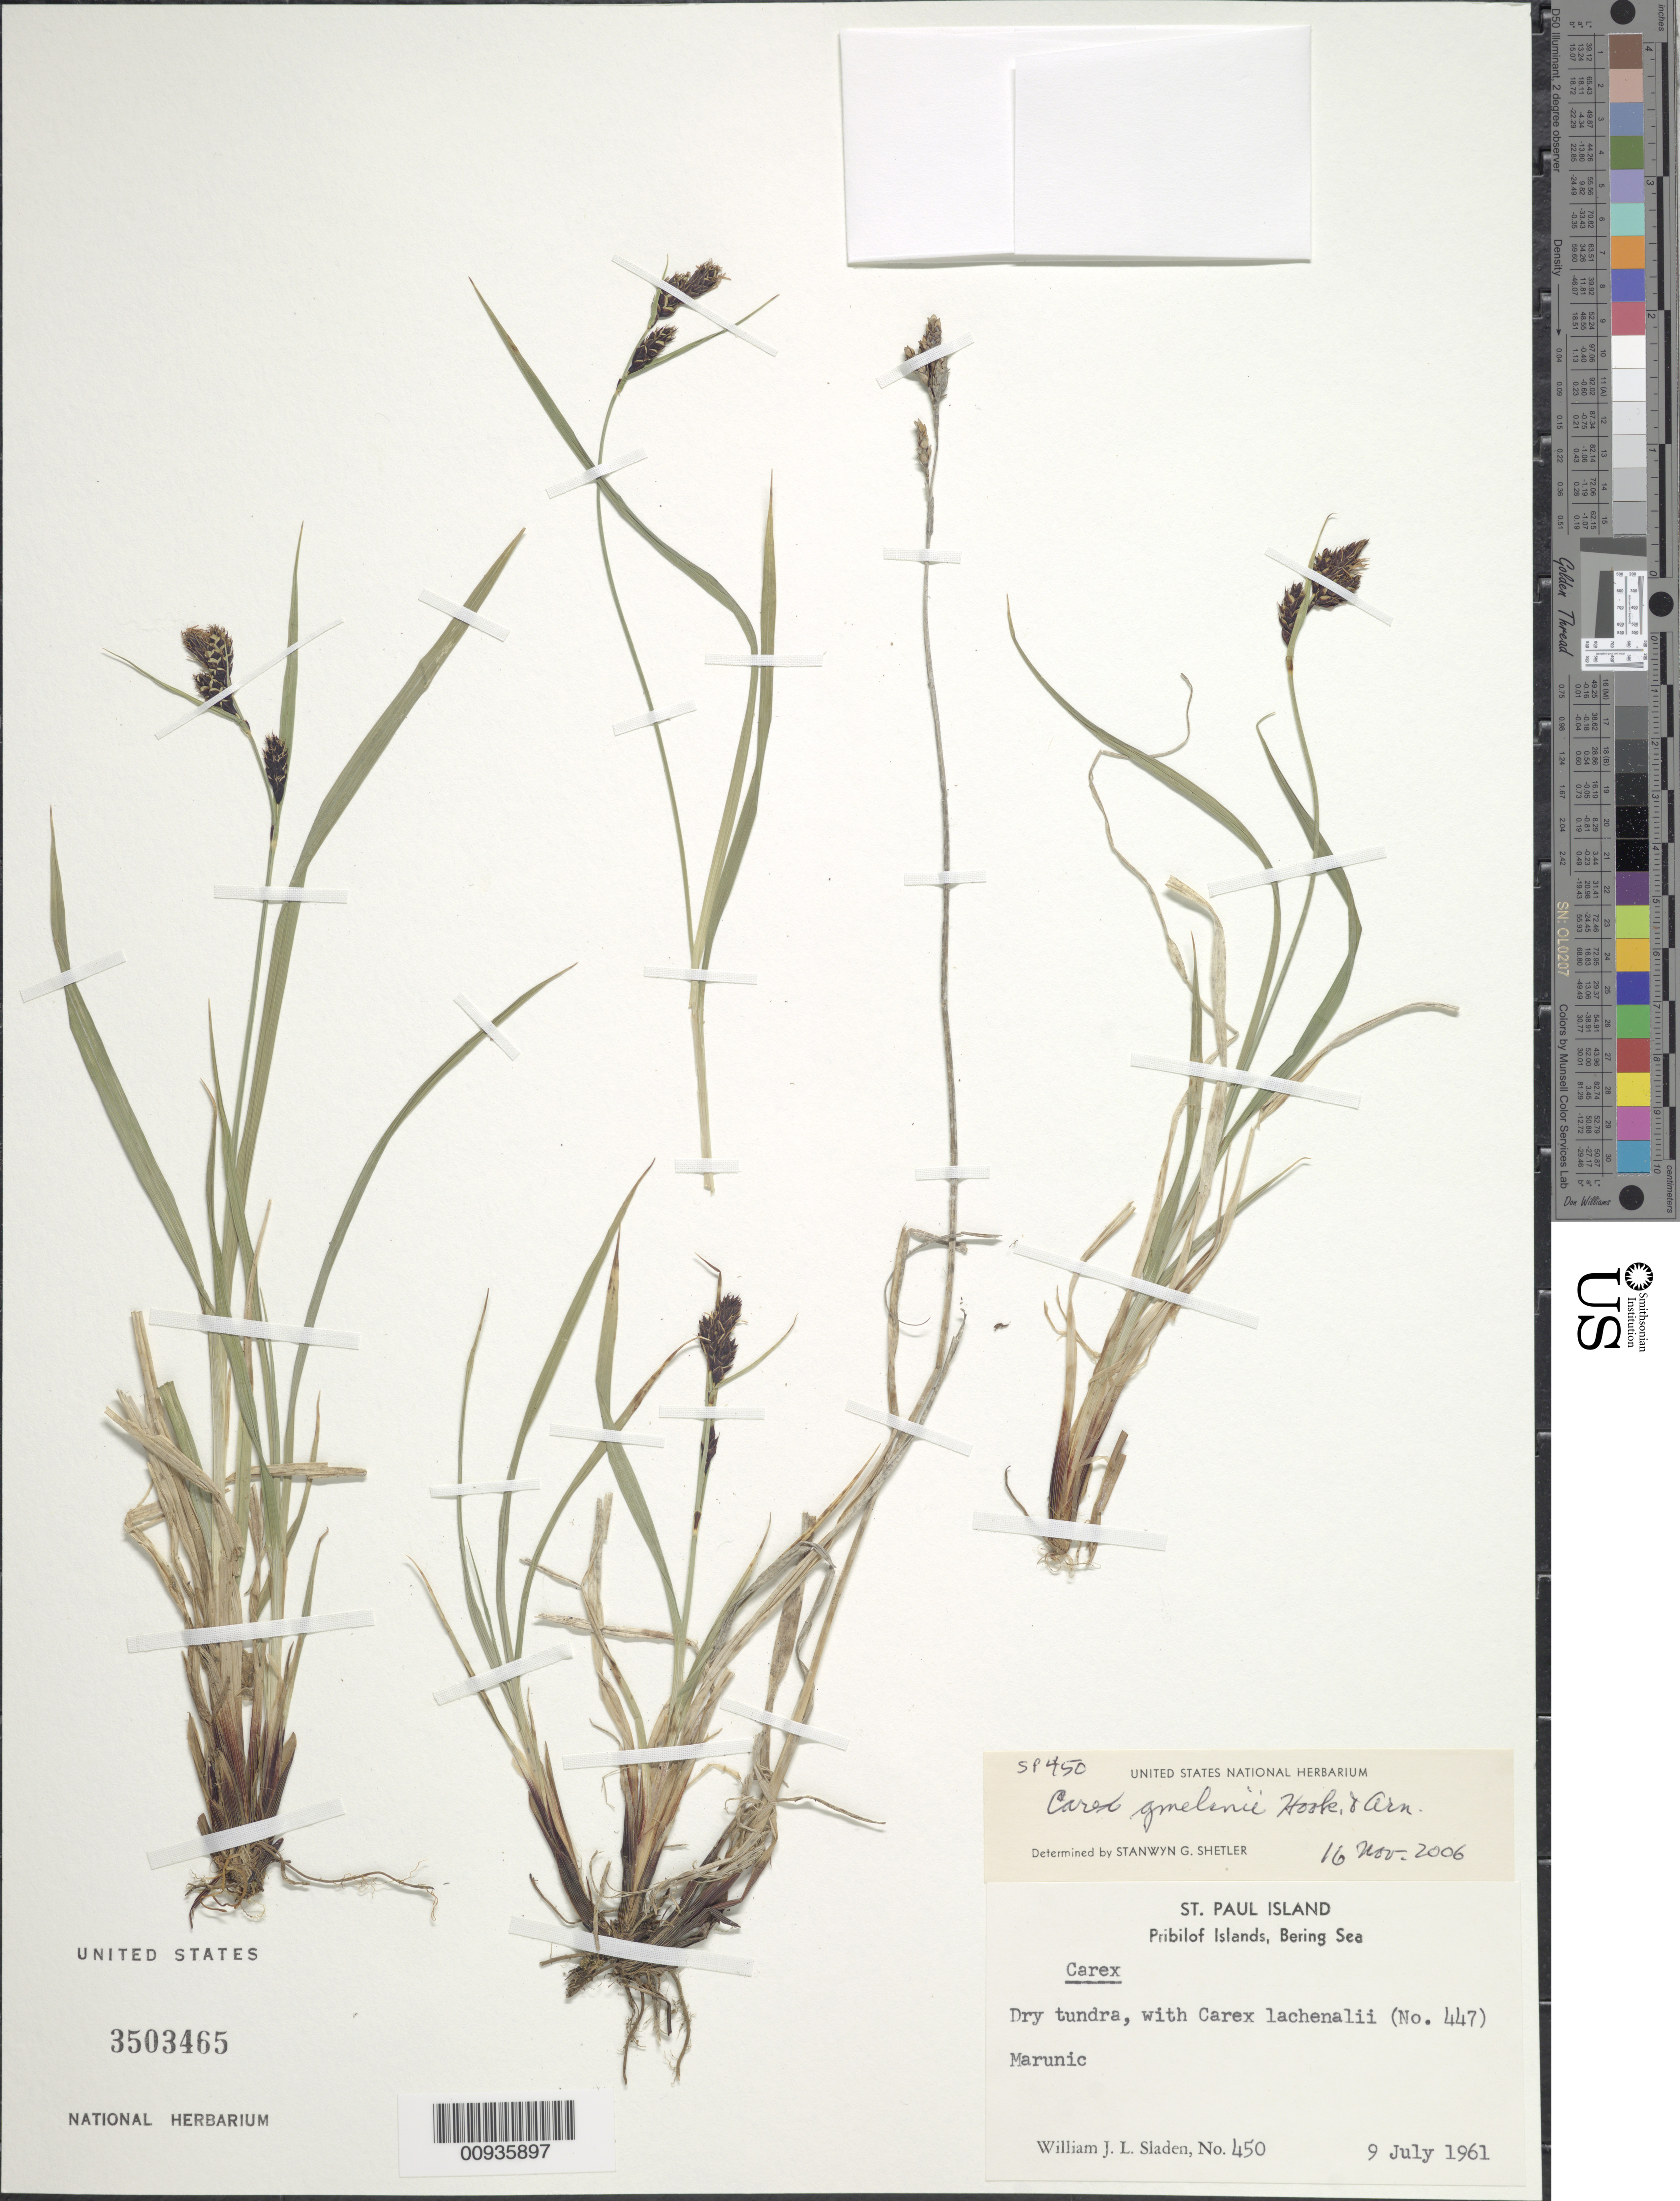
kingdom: Plantae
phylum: Tracheophyta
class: Liliopsida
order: Poales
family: Cyperaceae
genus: Carex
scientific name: Carex gmelinii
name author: Hook. & Arn.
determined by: Shetler, Stanwyn G., (US), NMNH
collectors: W. Sladen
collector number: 450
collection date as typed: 09 Jul 1961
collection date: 1961-07-09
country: United States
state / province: Alaska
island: St. Paul Island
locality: St. Paul Island., Bering Sea, Pribilof Islands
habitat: On dry tundra. Marunic.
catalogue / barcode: US 3503465